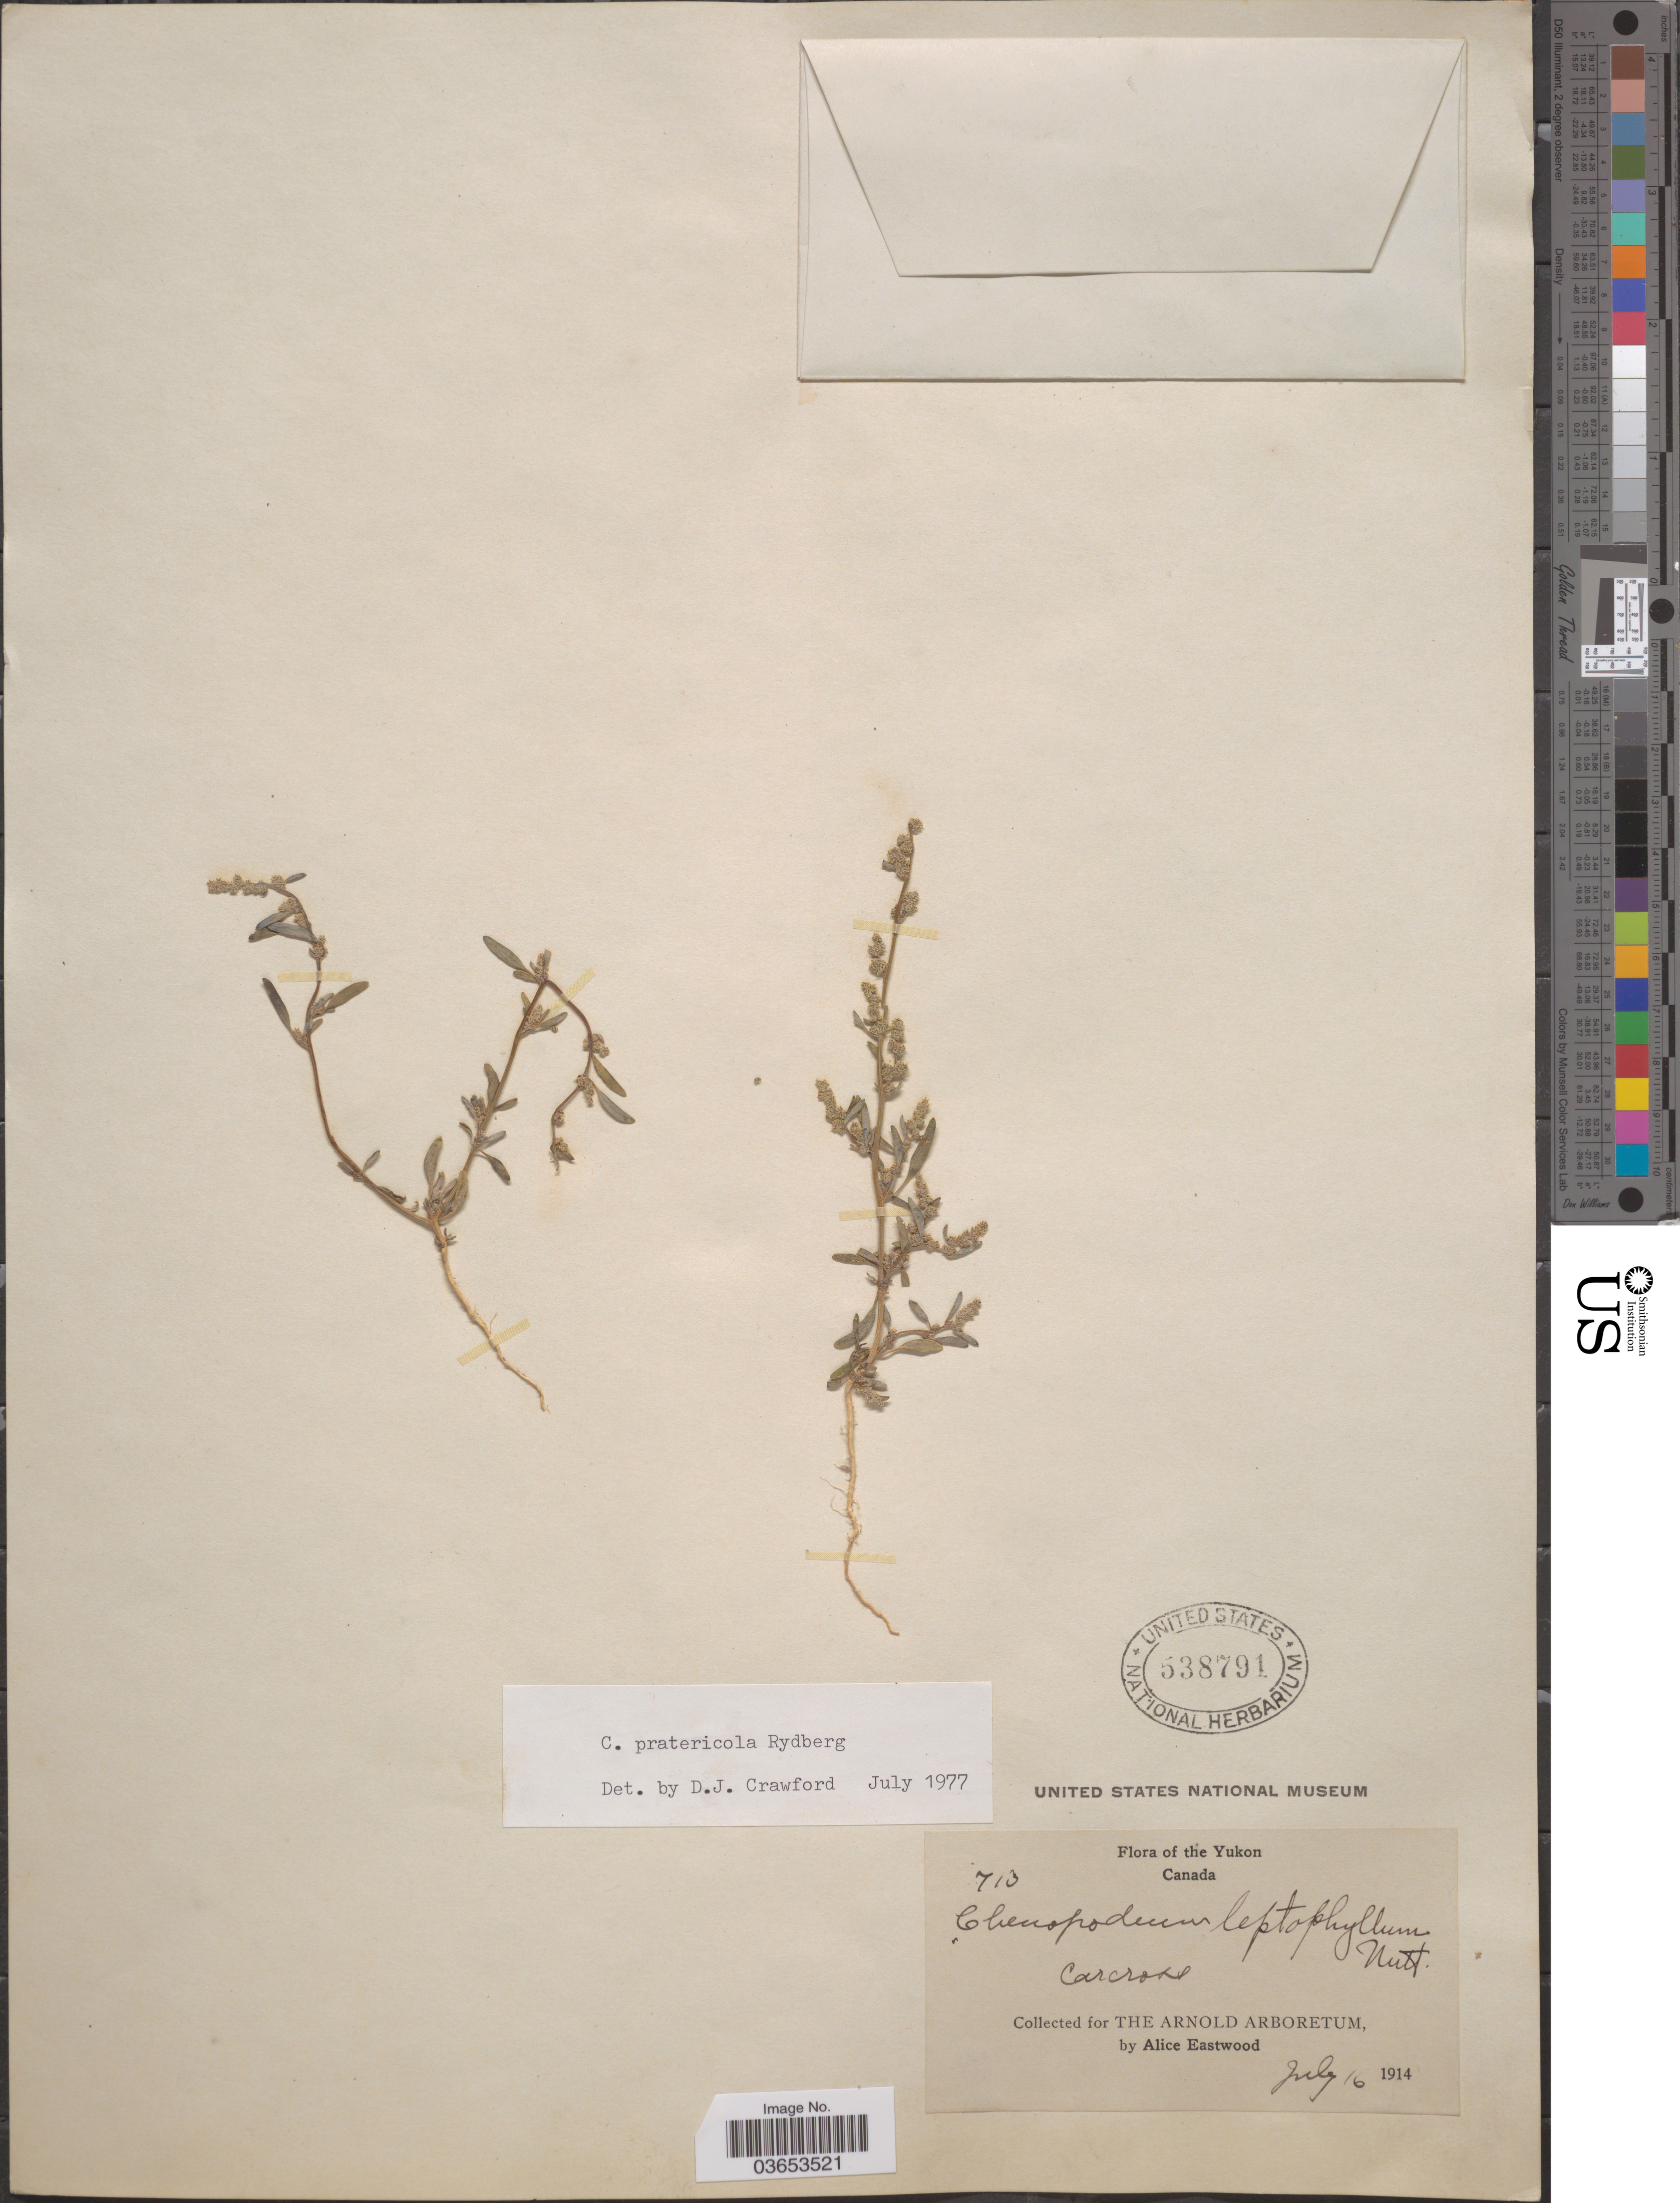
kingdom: Plantae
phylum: Tracheophyta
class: Magnoliopsida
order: Caryophyllales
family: Amaranthaceae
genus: Chenopodium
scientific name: Chenopodium leptophyllum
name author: (Moq.) Nutt. ex S. Watson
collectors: A. Eastwood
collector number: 713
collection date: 1914-07-16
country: Canada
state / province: Yukon Territory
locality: Carcross.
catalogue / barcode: US 538791